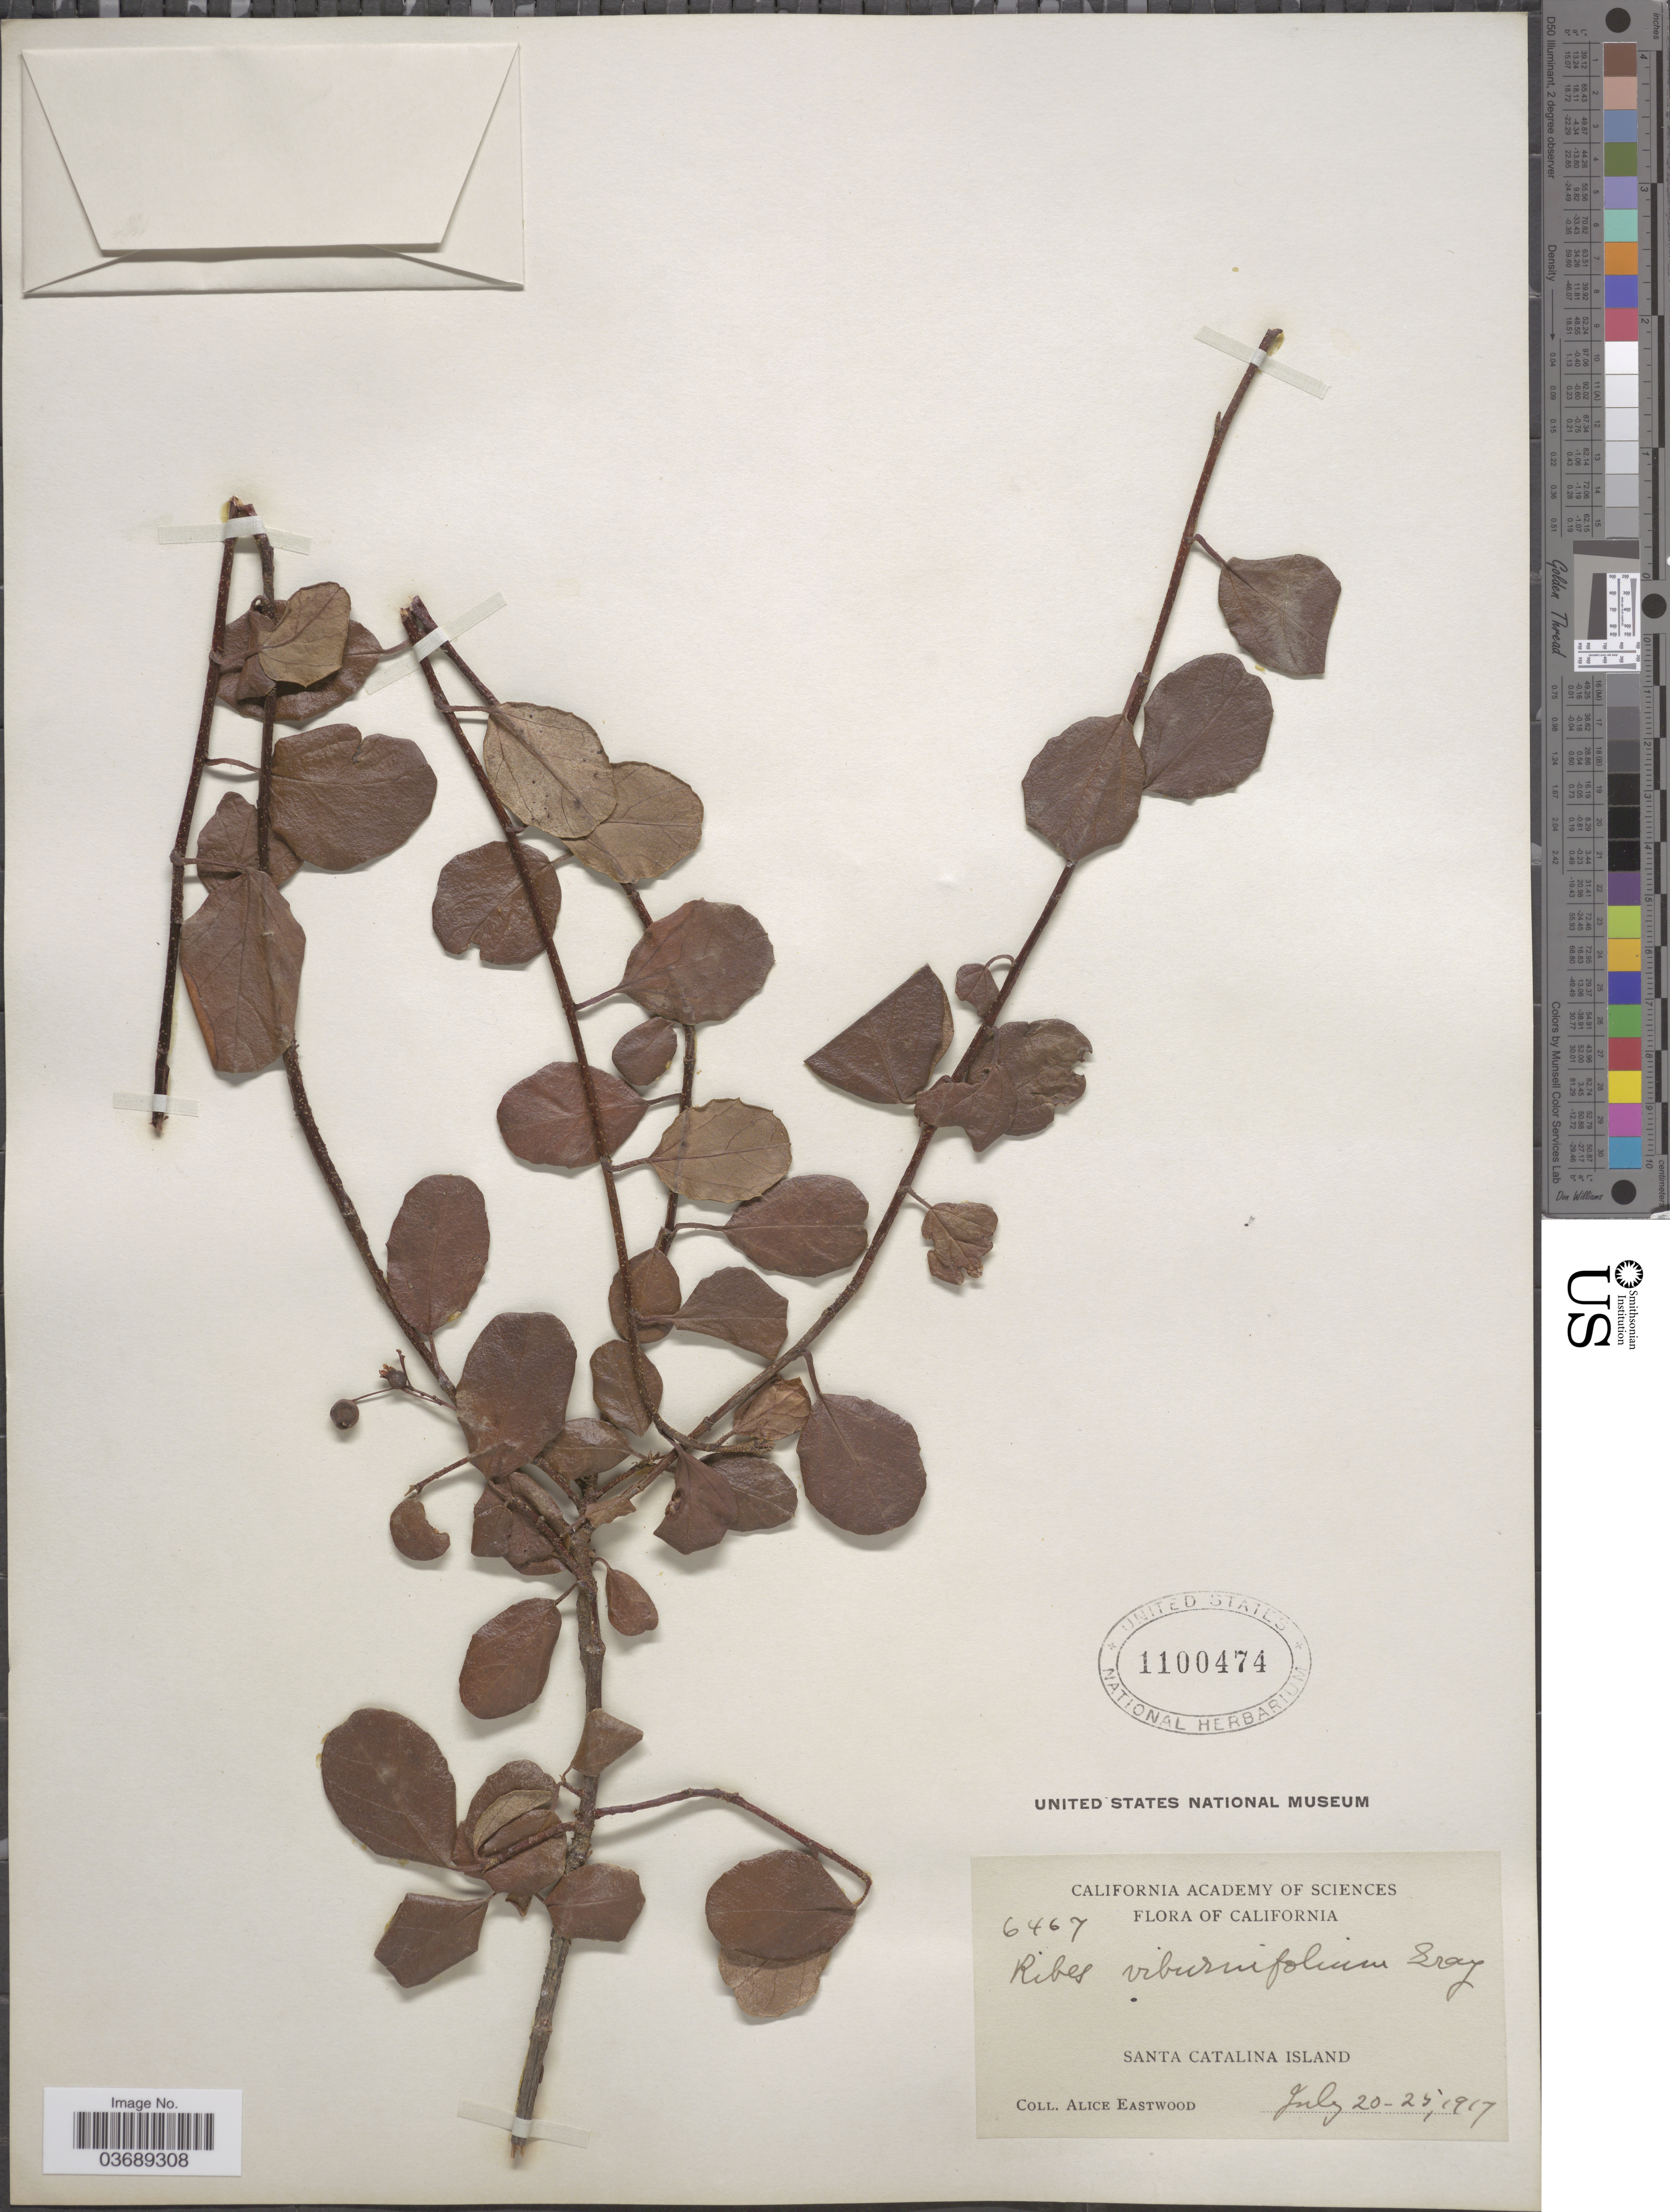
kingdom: Plantae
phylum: Tracheophyta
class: Magnoliopsida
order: Saxifragales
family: Grossulariaceae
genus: Ribes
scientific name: Ribes viburnifolium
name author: A. Gray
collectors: A. Eastwood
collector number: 6467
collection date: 1917-07-20/1917-07-25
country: United States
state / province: California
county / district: Los Angeles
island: Santa Catalina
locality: Santa Catalina Island.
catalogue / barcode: US 1100474